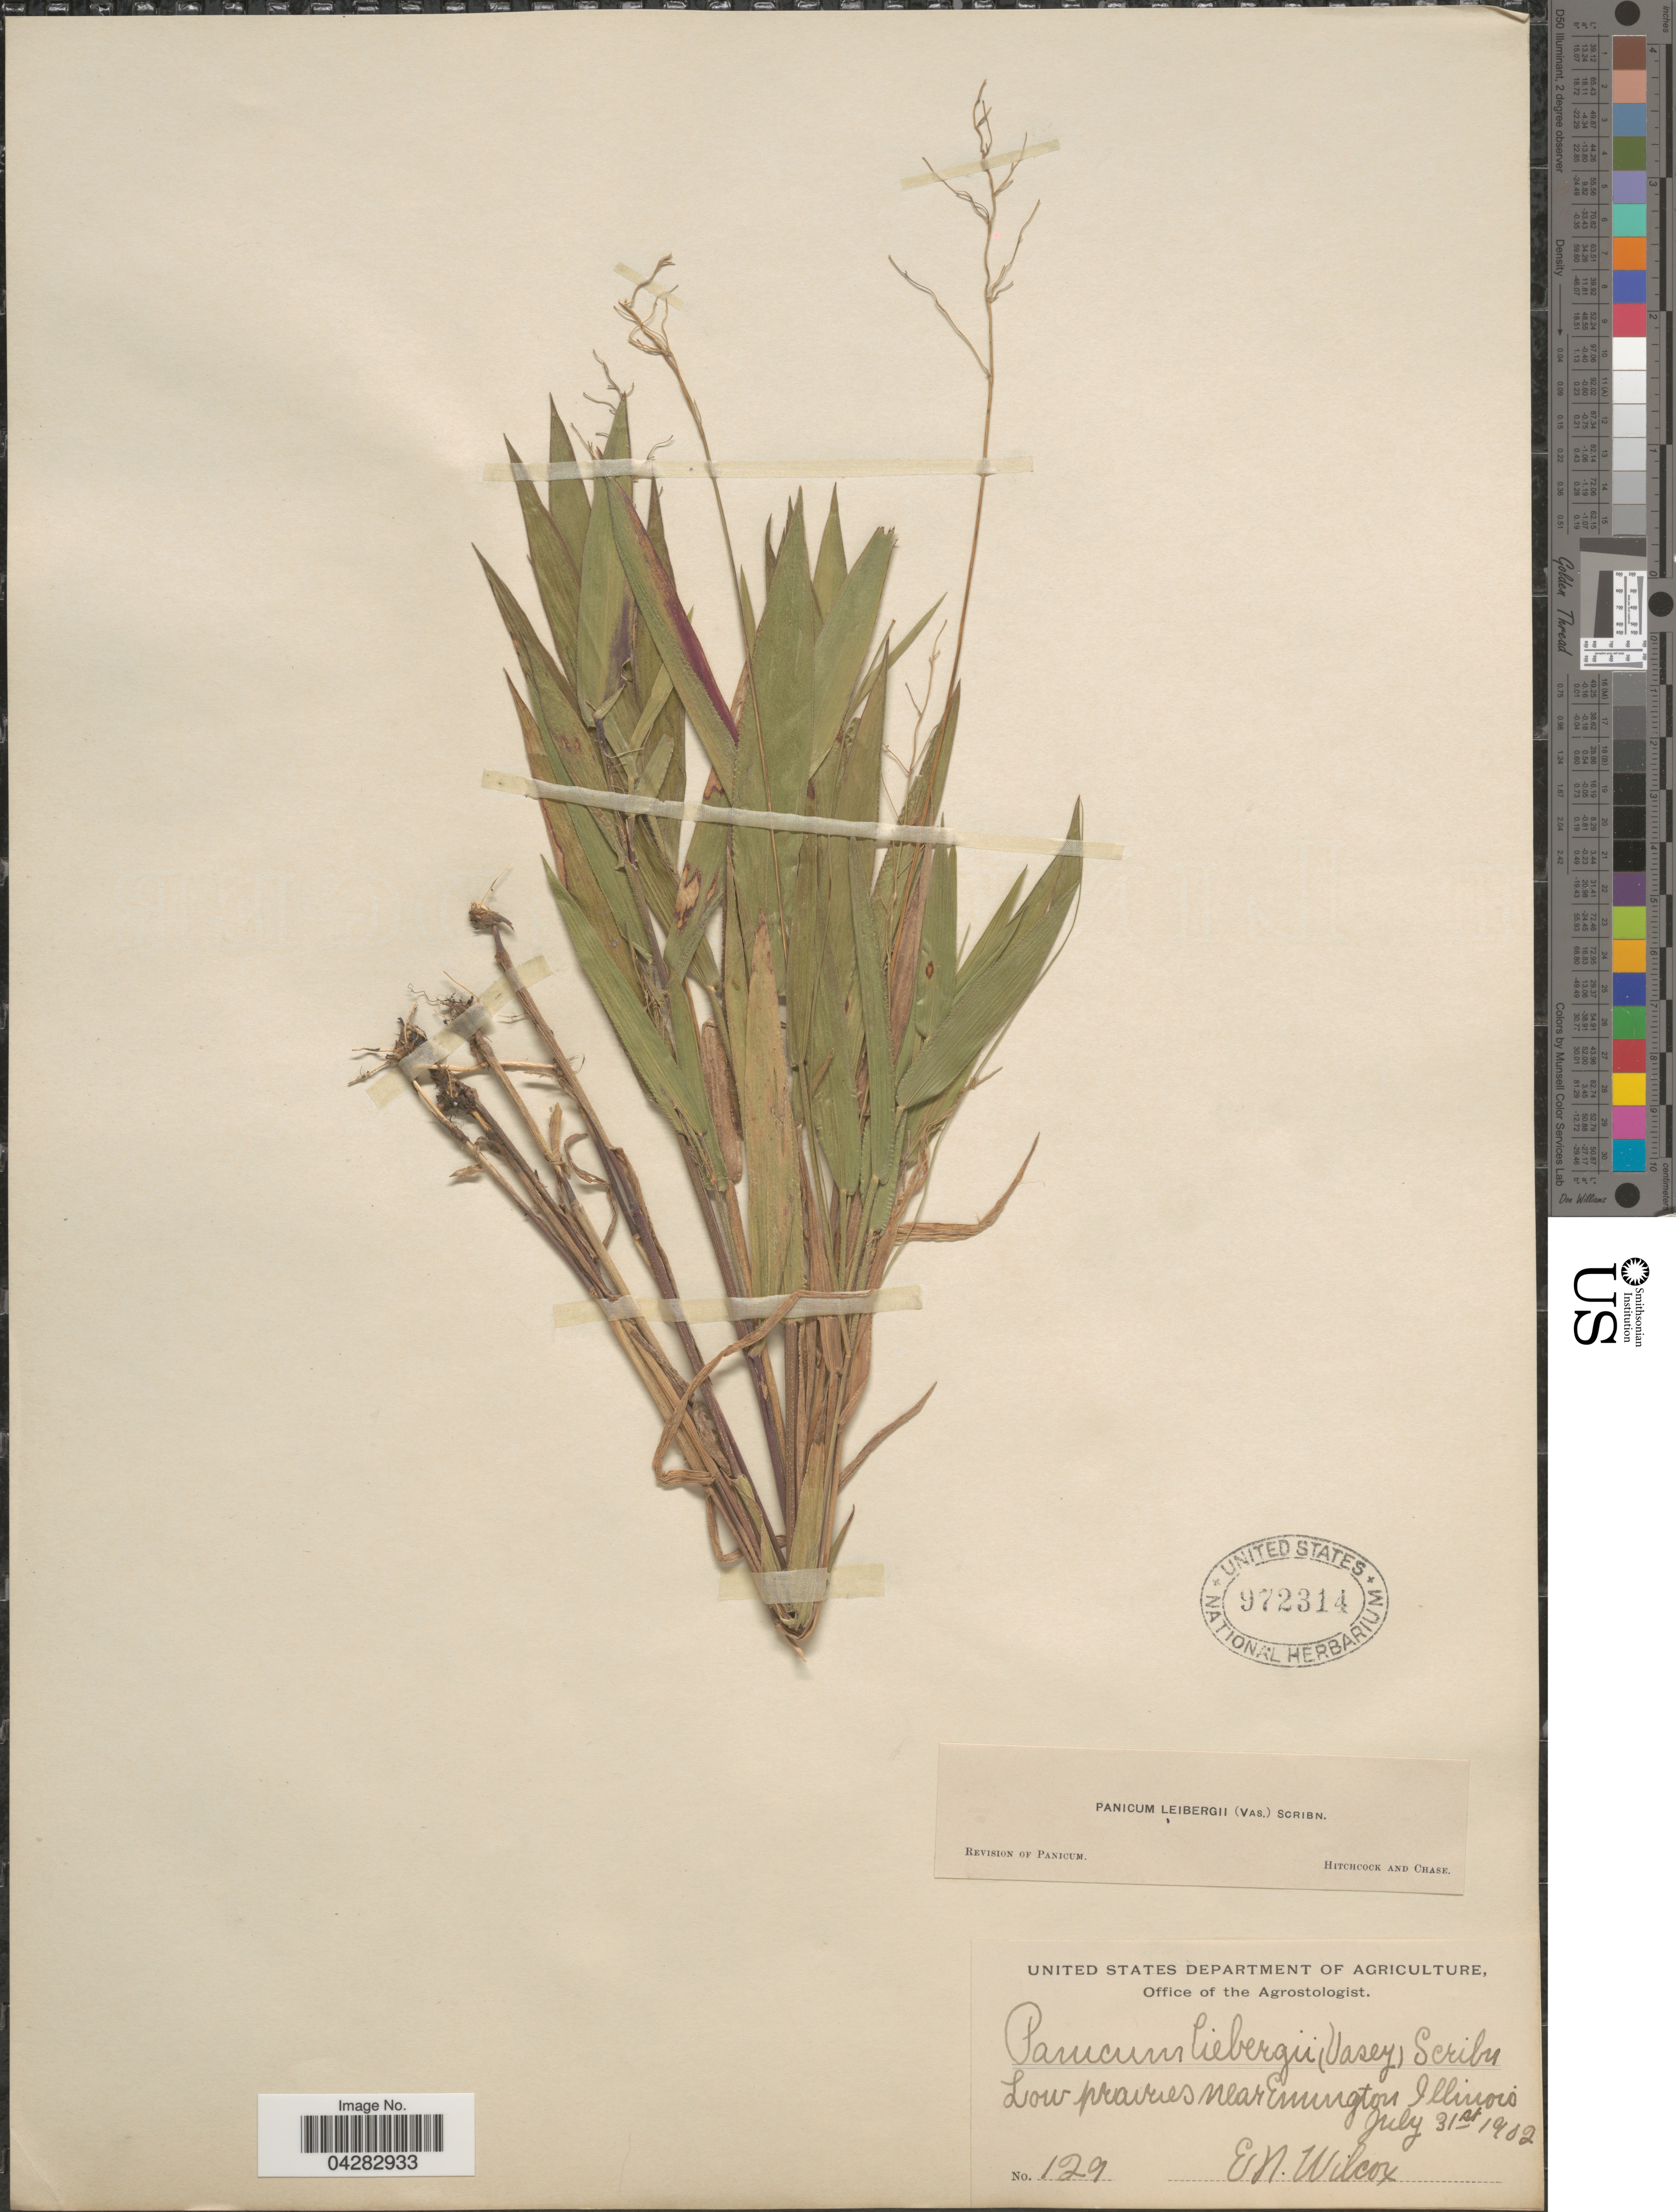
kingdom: Plantae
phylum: Tracheophyta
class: Liliopsida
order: Poales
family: Poaceae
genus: Dichanthelium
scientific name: Dichanthelium leibergii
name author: (Vasey) Gould & C.A. Clark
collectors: E. Wilcox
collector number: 129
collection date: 1902-07-31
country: United States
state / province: Illinois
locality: Low prairies near Emington.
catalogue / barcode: US 972314